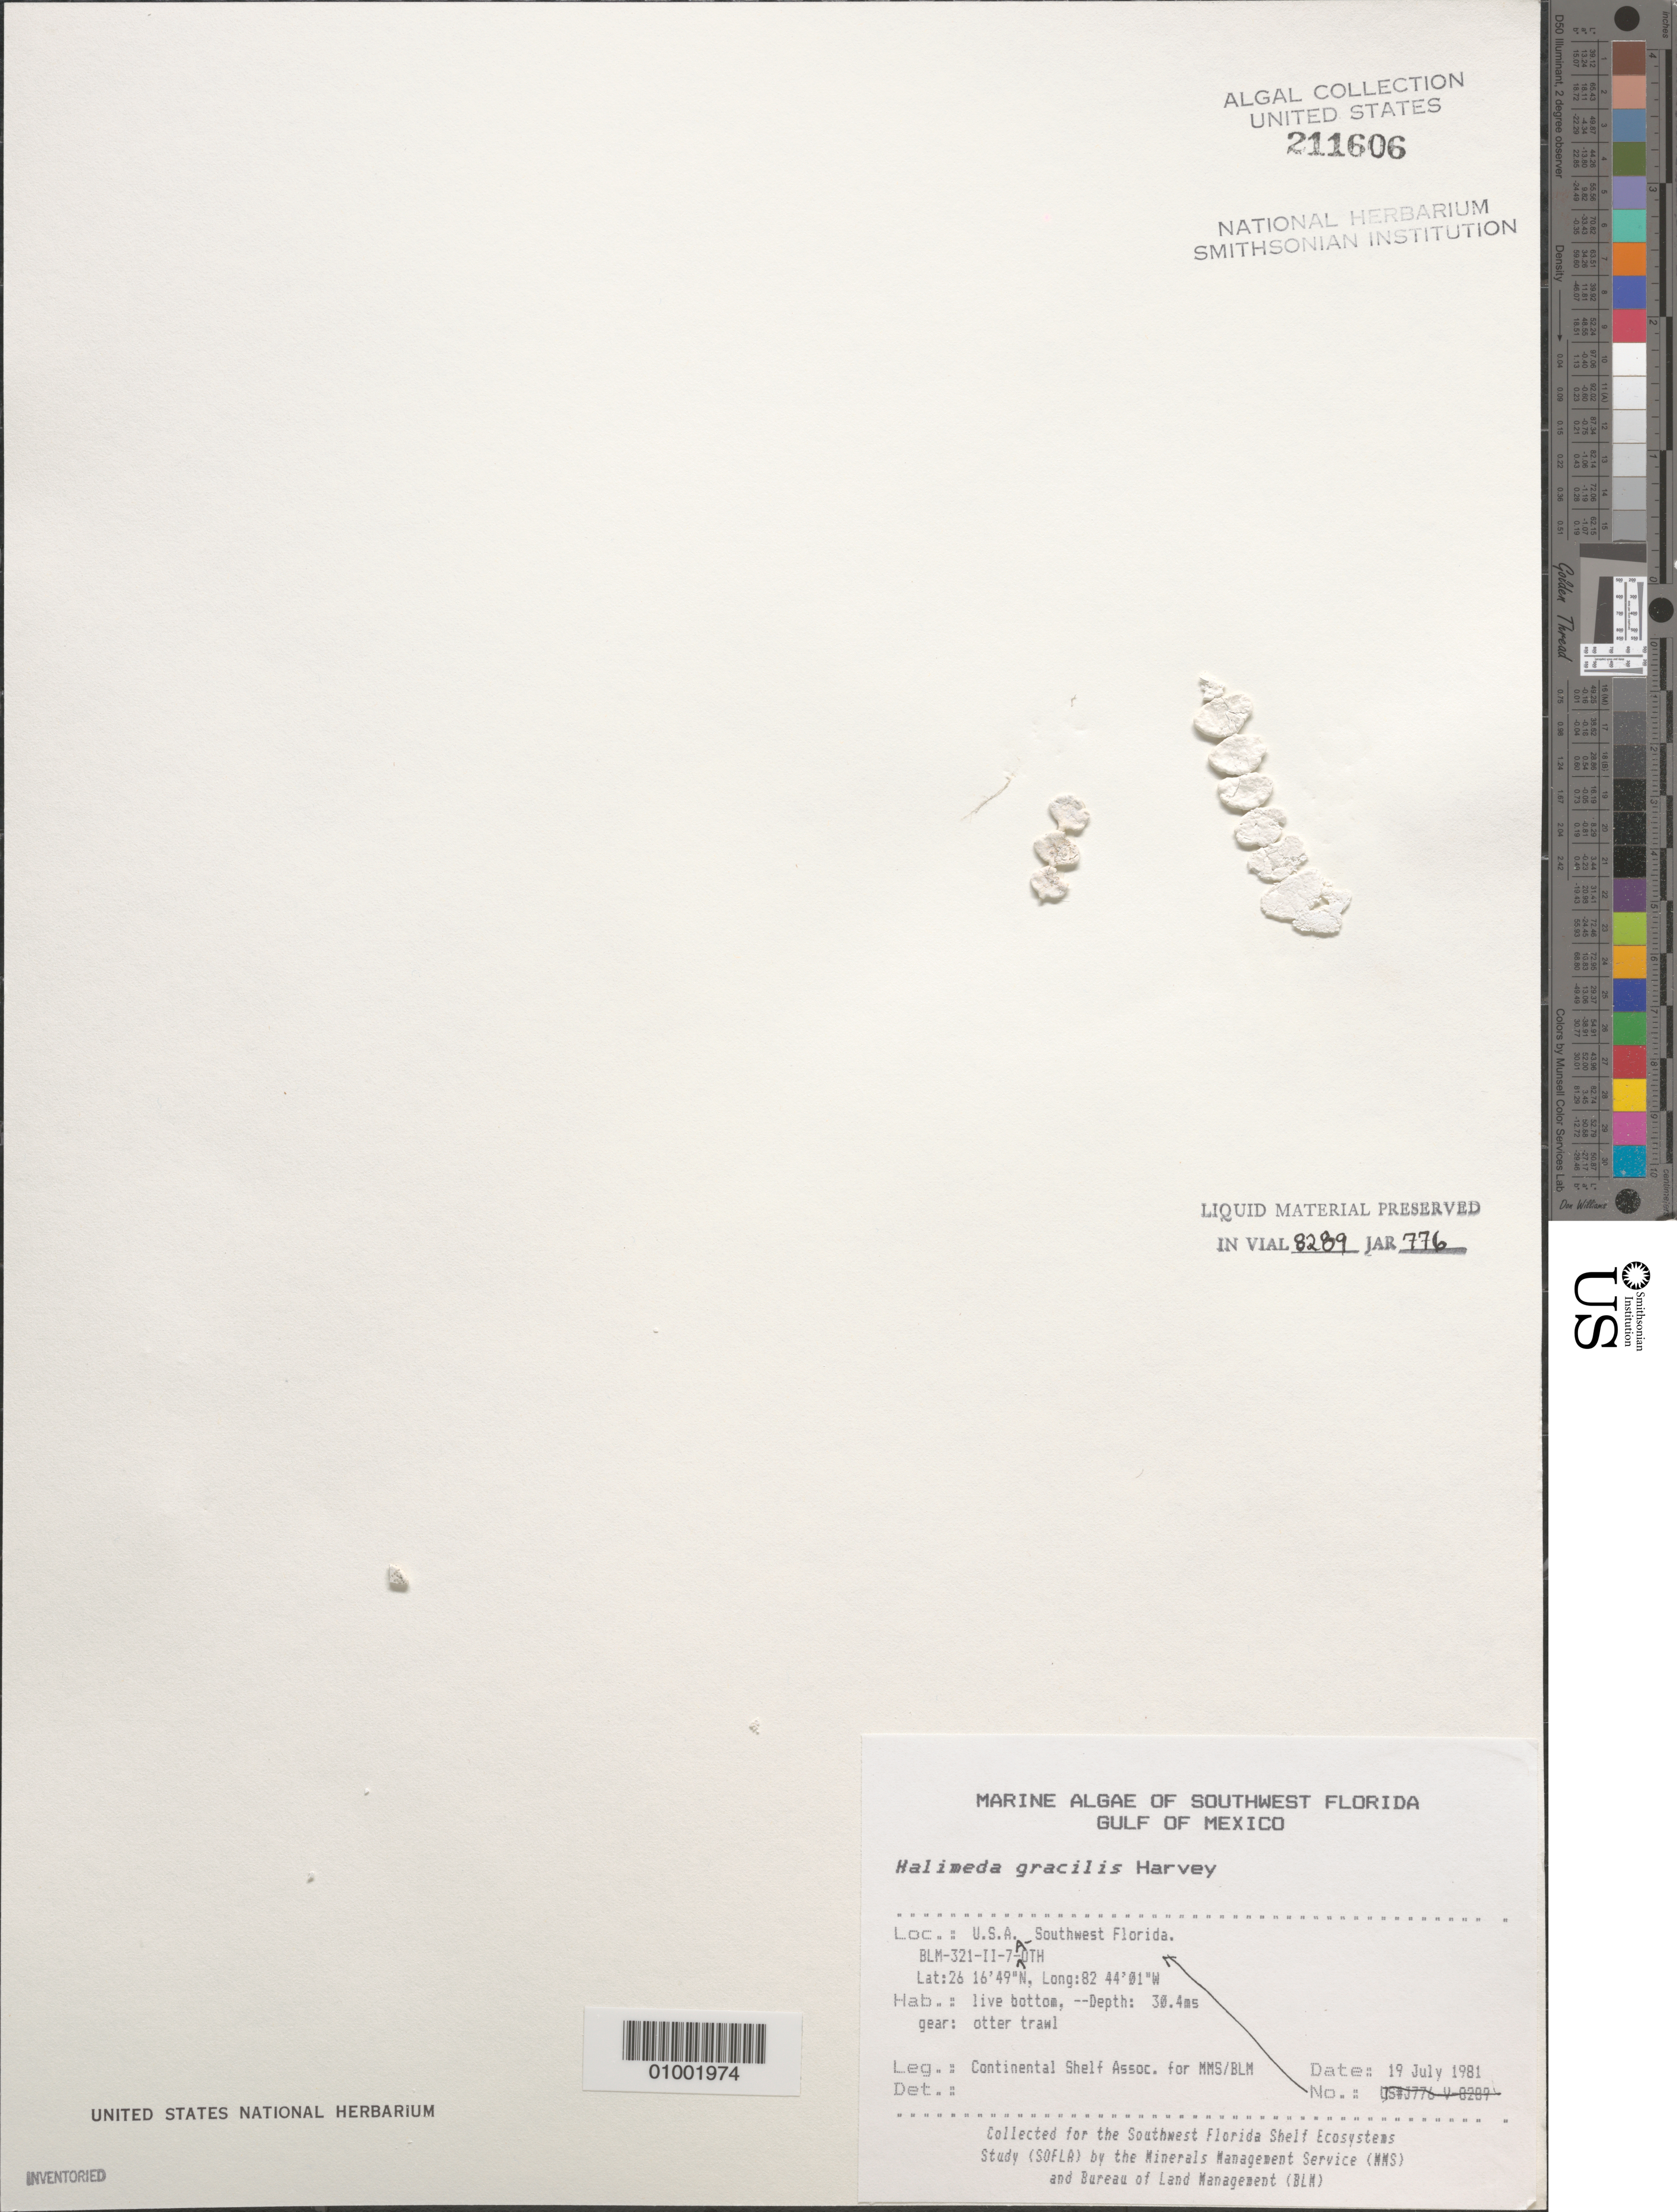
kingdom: Plantae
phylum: Chlorophyta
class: Ulvophyceae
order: Bryopsidales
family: Halimedaceae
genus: Halimeda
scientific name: Halimeda gracilis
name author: Harv. ex J. Agardh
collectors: Continental Shelf Associates for the MMS/BLM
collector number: BLM-321-II-7-A-OTH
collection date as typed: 19 Jul 1981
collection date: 1981-07-19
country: United States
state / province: Florida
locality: Gulf of Mexico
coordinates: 26 16'49"N, 82 44'01"W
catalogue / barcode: US 211606